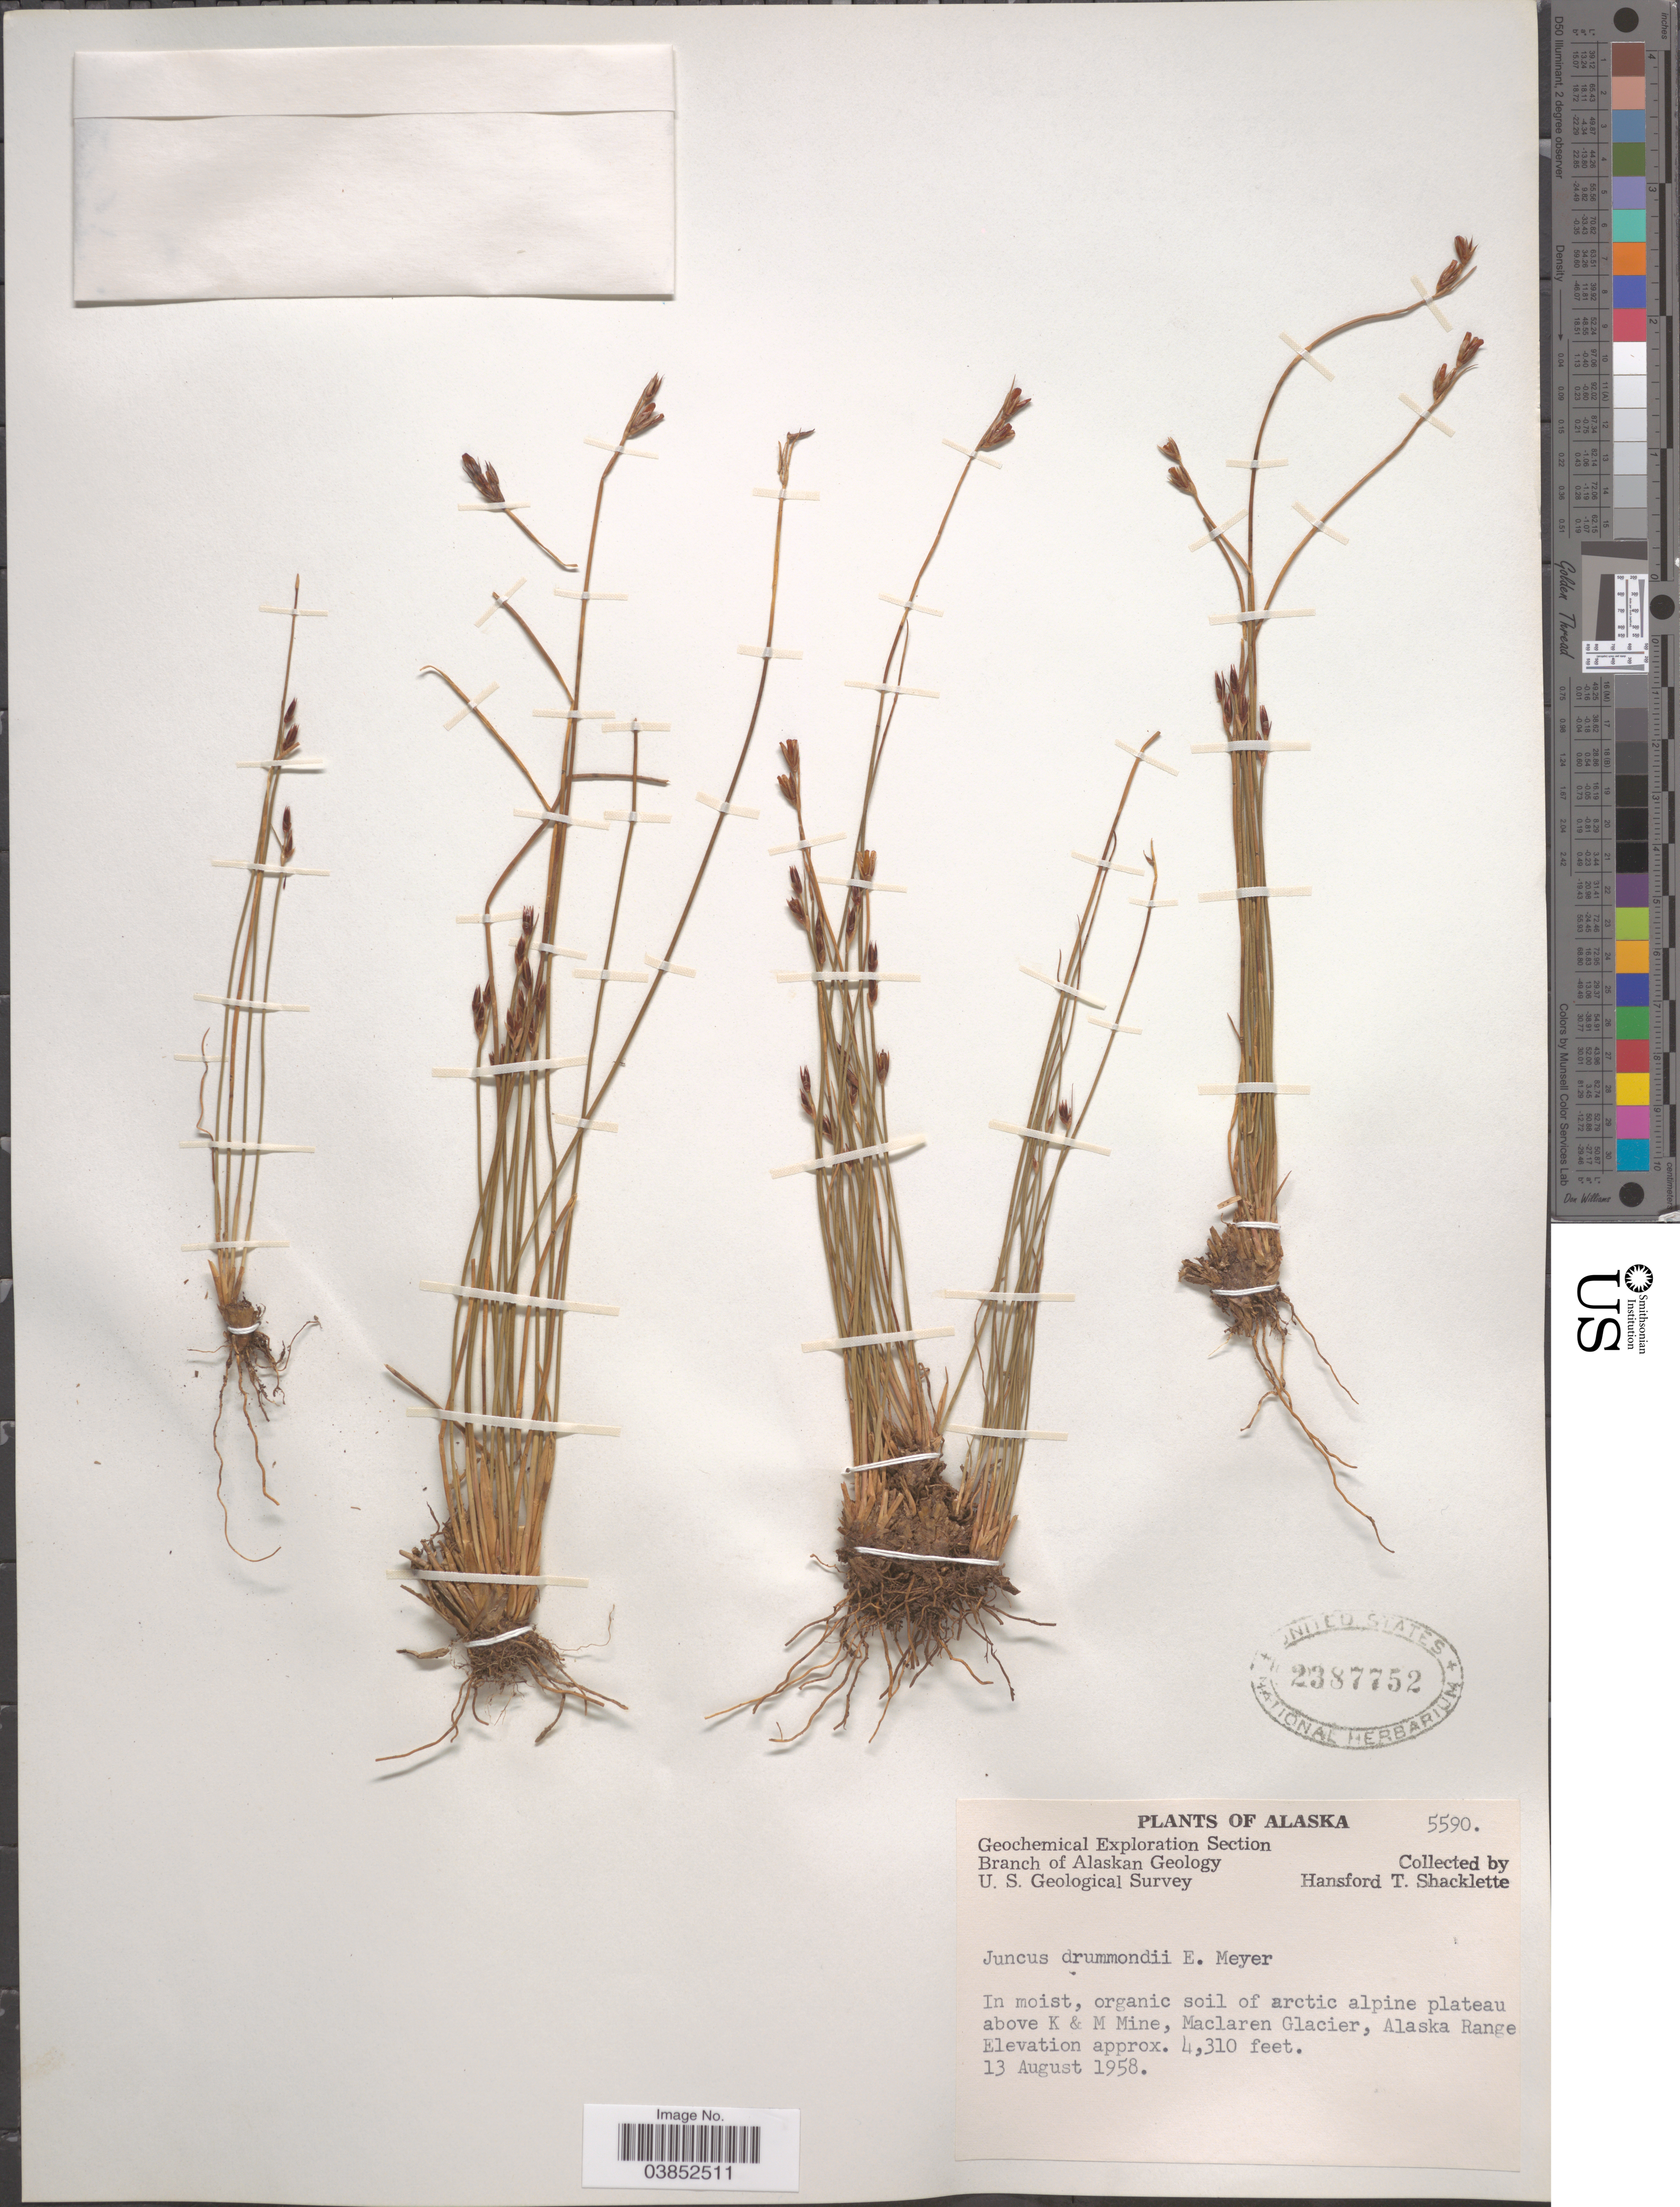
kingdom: Plantae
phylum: Tracheophyta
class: Liliopsida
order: Poales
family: Juncaceae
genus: Juncus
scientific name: Juncus drummondii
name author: E. Mey.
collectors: H. Shacklette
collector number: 5590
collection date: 1958-08-13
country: United States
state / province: Alaska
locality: Above K & M Mine, Maclaren Glacier, Alaska Range.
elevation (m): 1314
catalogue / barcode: US 2387752